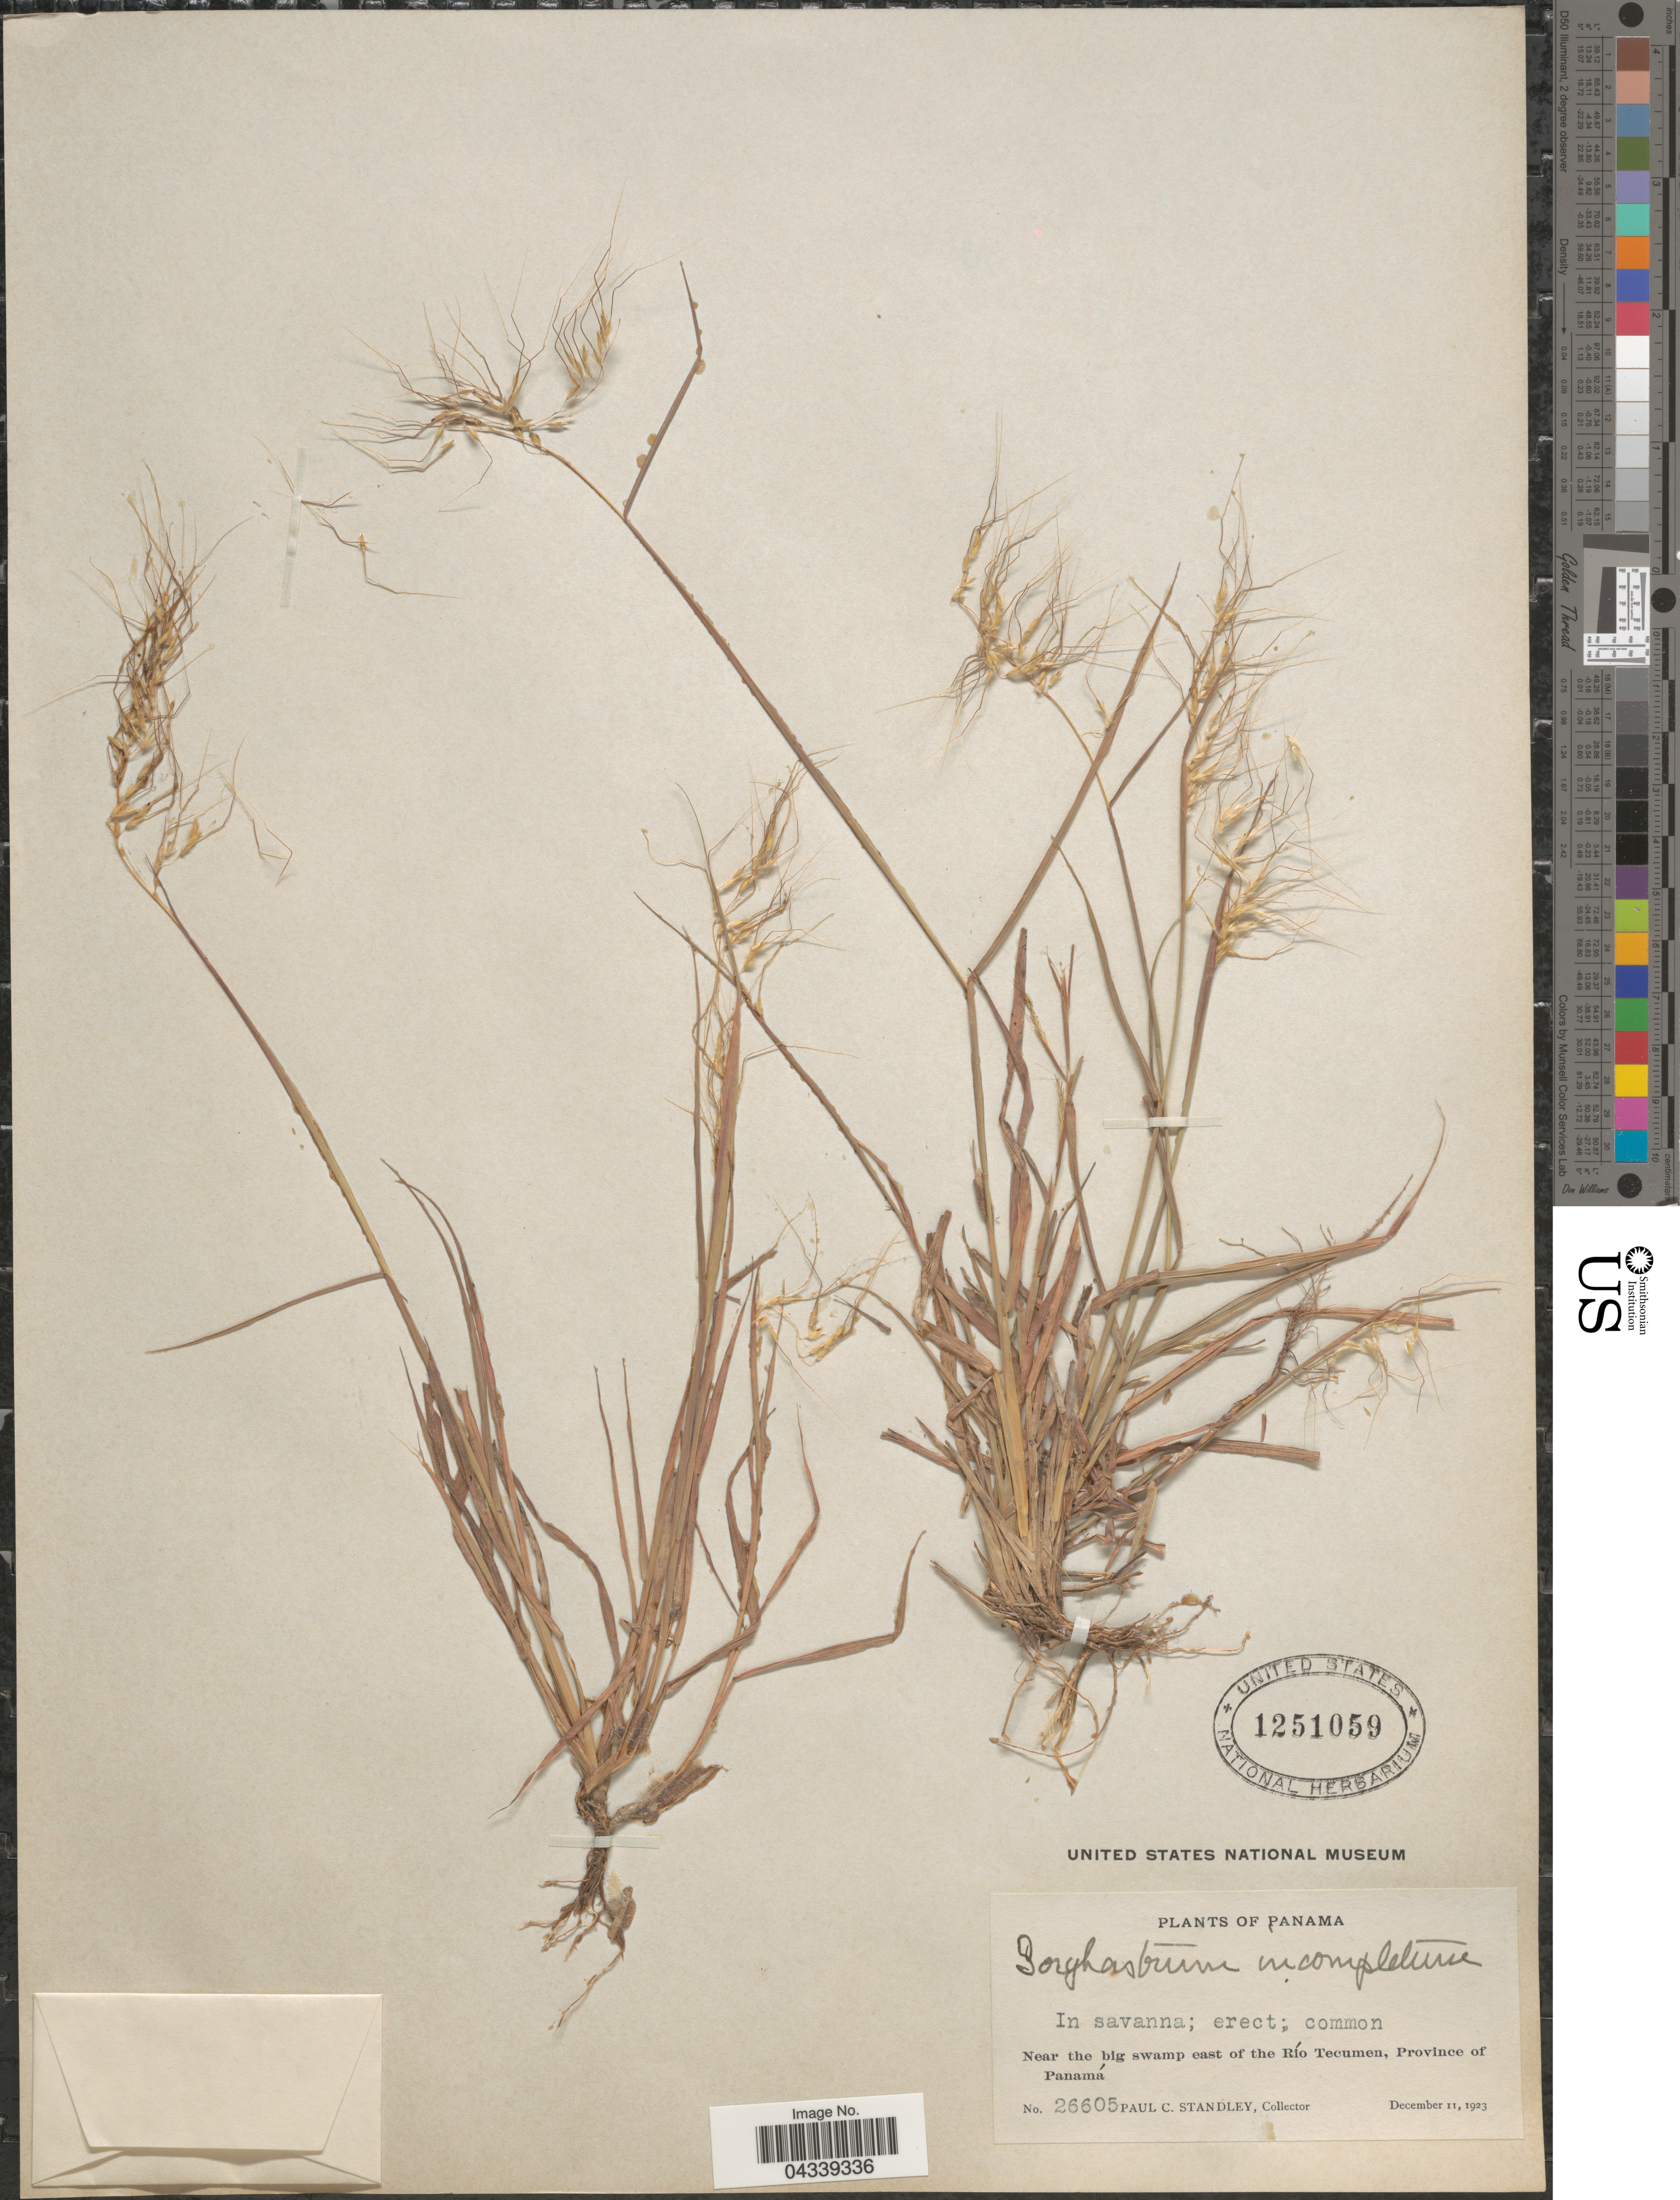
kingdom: Plantae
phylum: Tracheophyta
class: Liliopsida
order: Poales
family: Poaceae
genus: Sorghastrum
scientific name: Sorghastrum incompletum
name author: (J. Presl) Nash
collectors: P. C. Standley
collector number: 26605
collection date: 1923-12-11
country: Panama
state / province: Panamá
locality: Near the big swamp east of the Río Tecumen.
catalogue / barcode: US 1251059